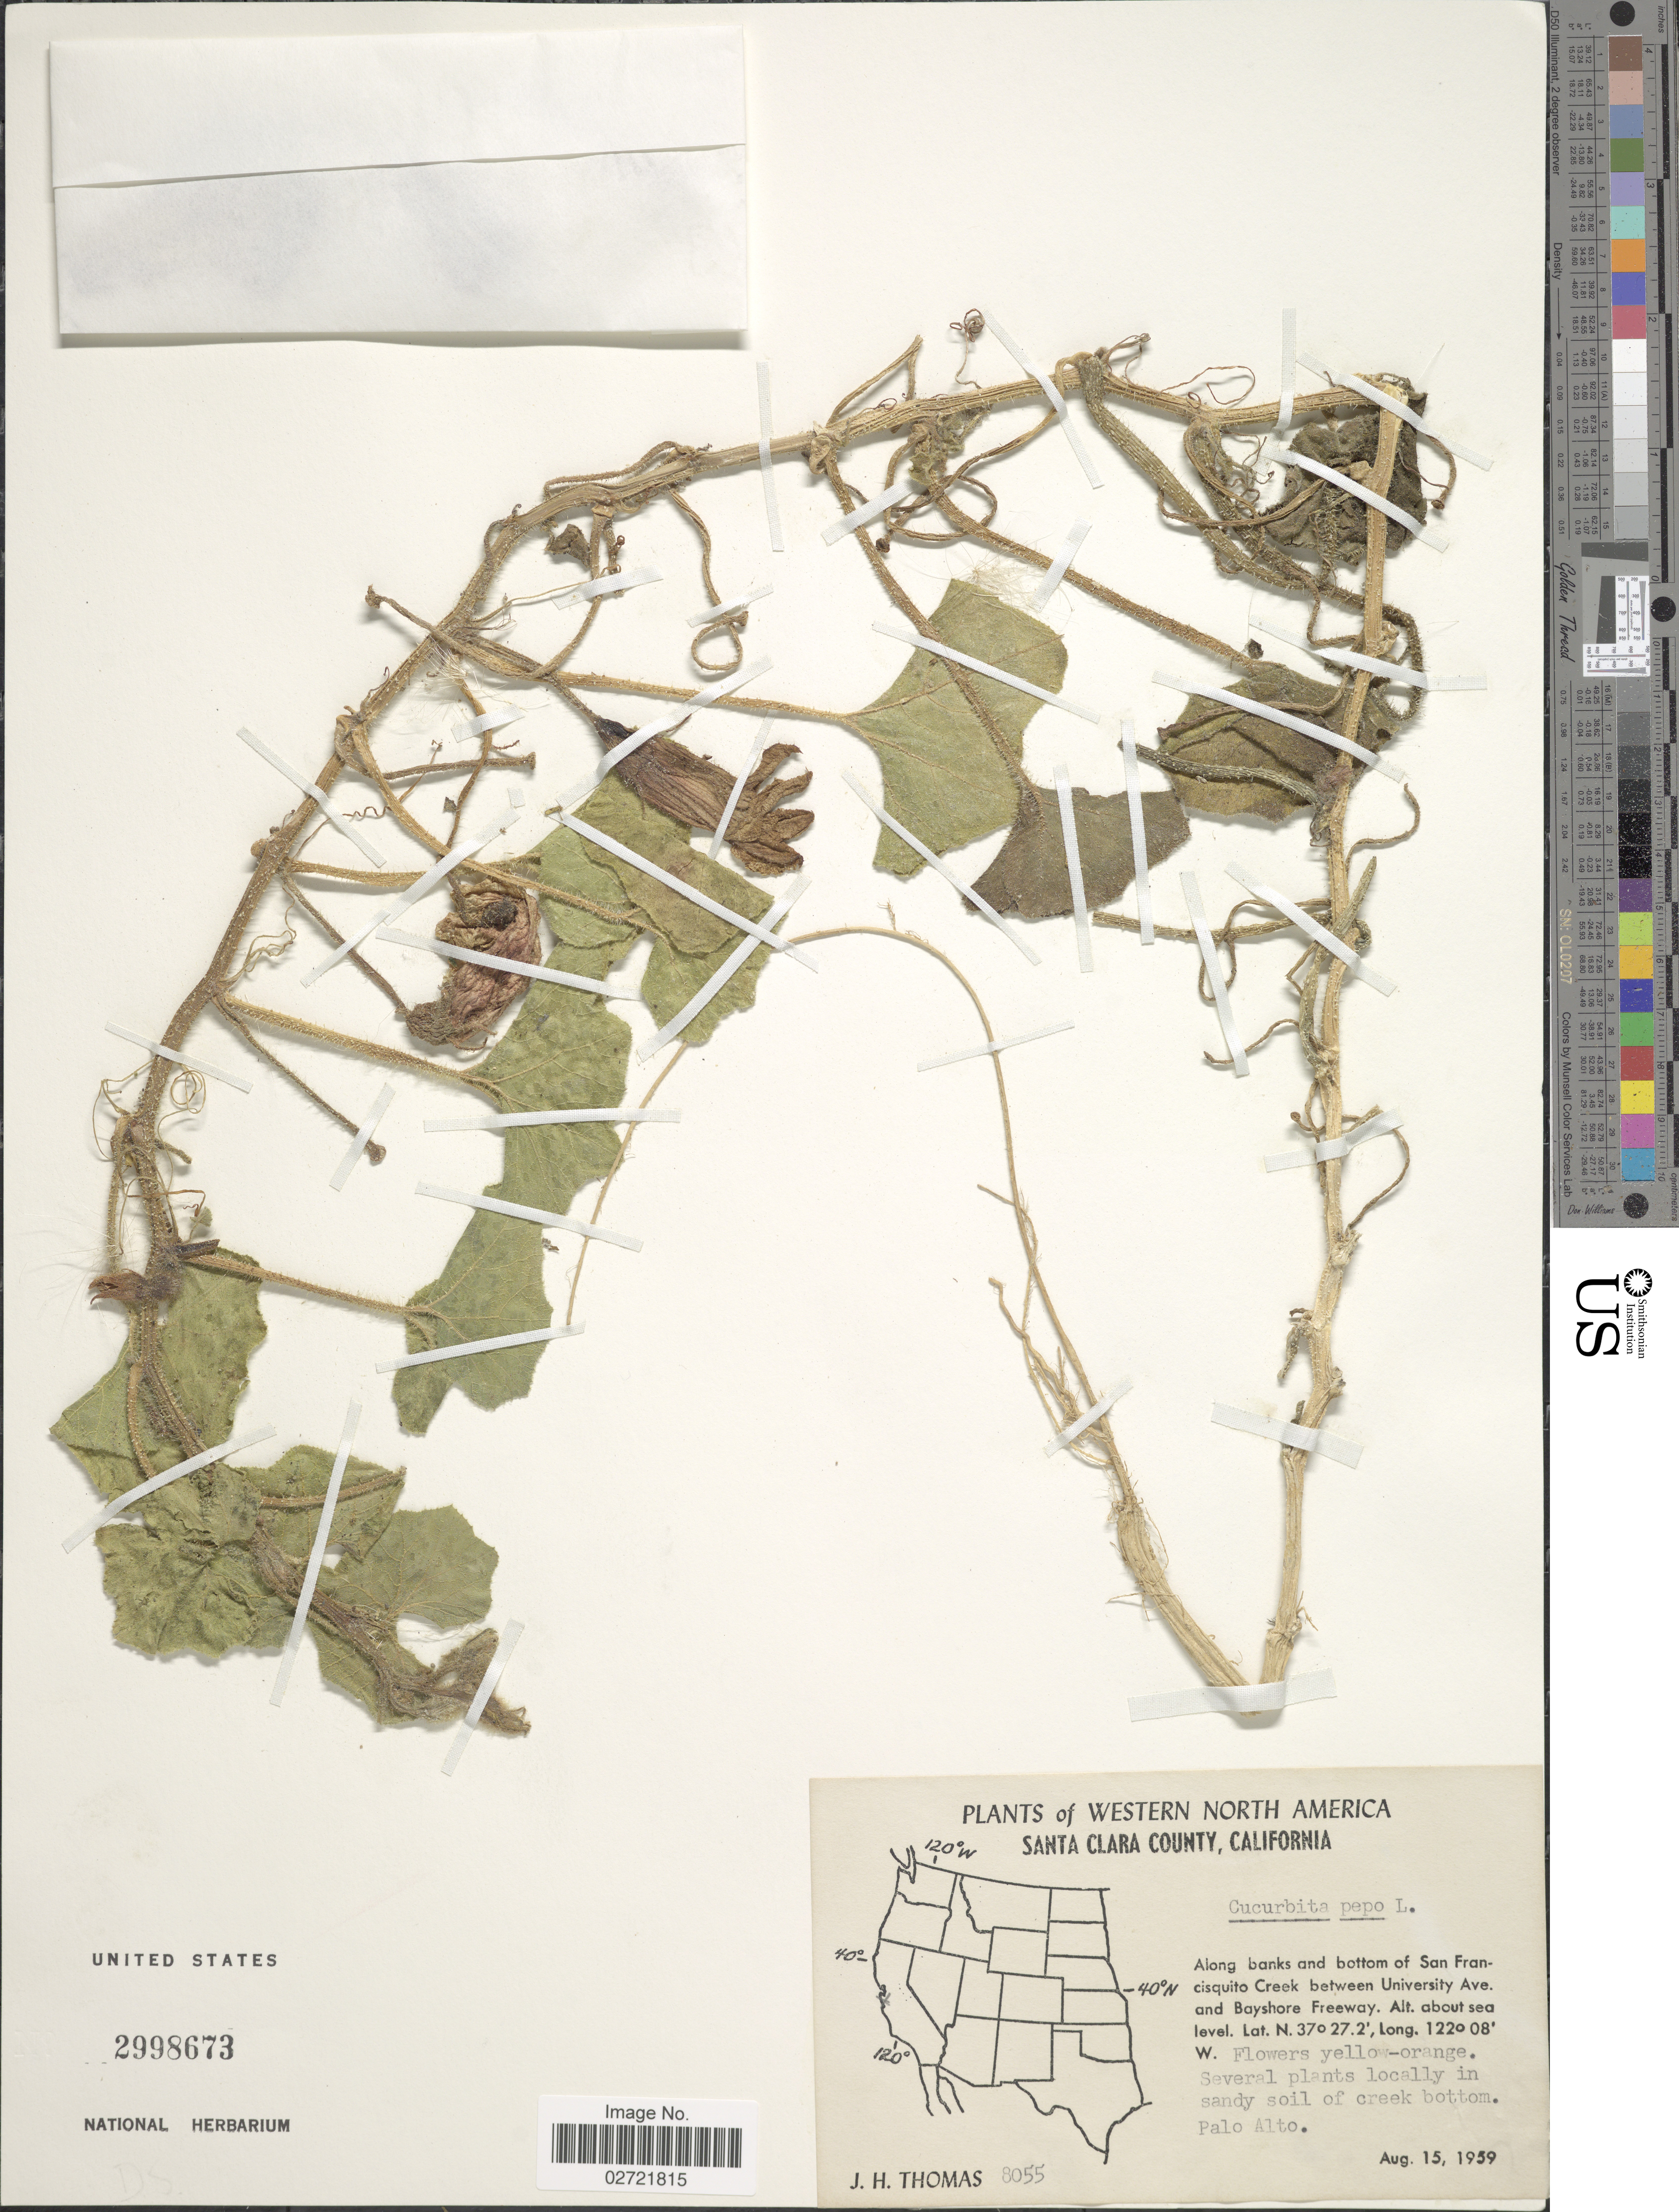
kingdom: Plantae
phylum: Tracheophyta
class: Magnoliopsida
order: Cucurbitales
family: Cucurbitaceae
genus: Cucurbita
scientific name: Cucurbita pepo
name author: L.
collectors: J. H. Thomas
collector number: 8055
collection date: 1959-08-15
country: United States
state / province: California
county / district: Santa Clara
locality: Western North America, Santa Clara County, Along banks and bottom of San Francisquito Creek between University Ave and Bayshore Freeway, in sandy soil of creek bottom Palo Alto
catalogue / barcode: US 2998673